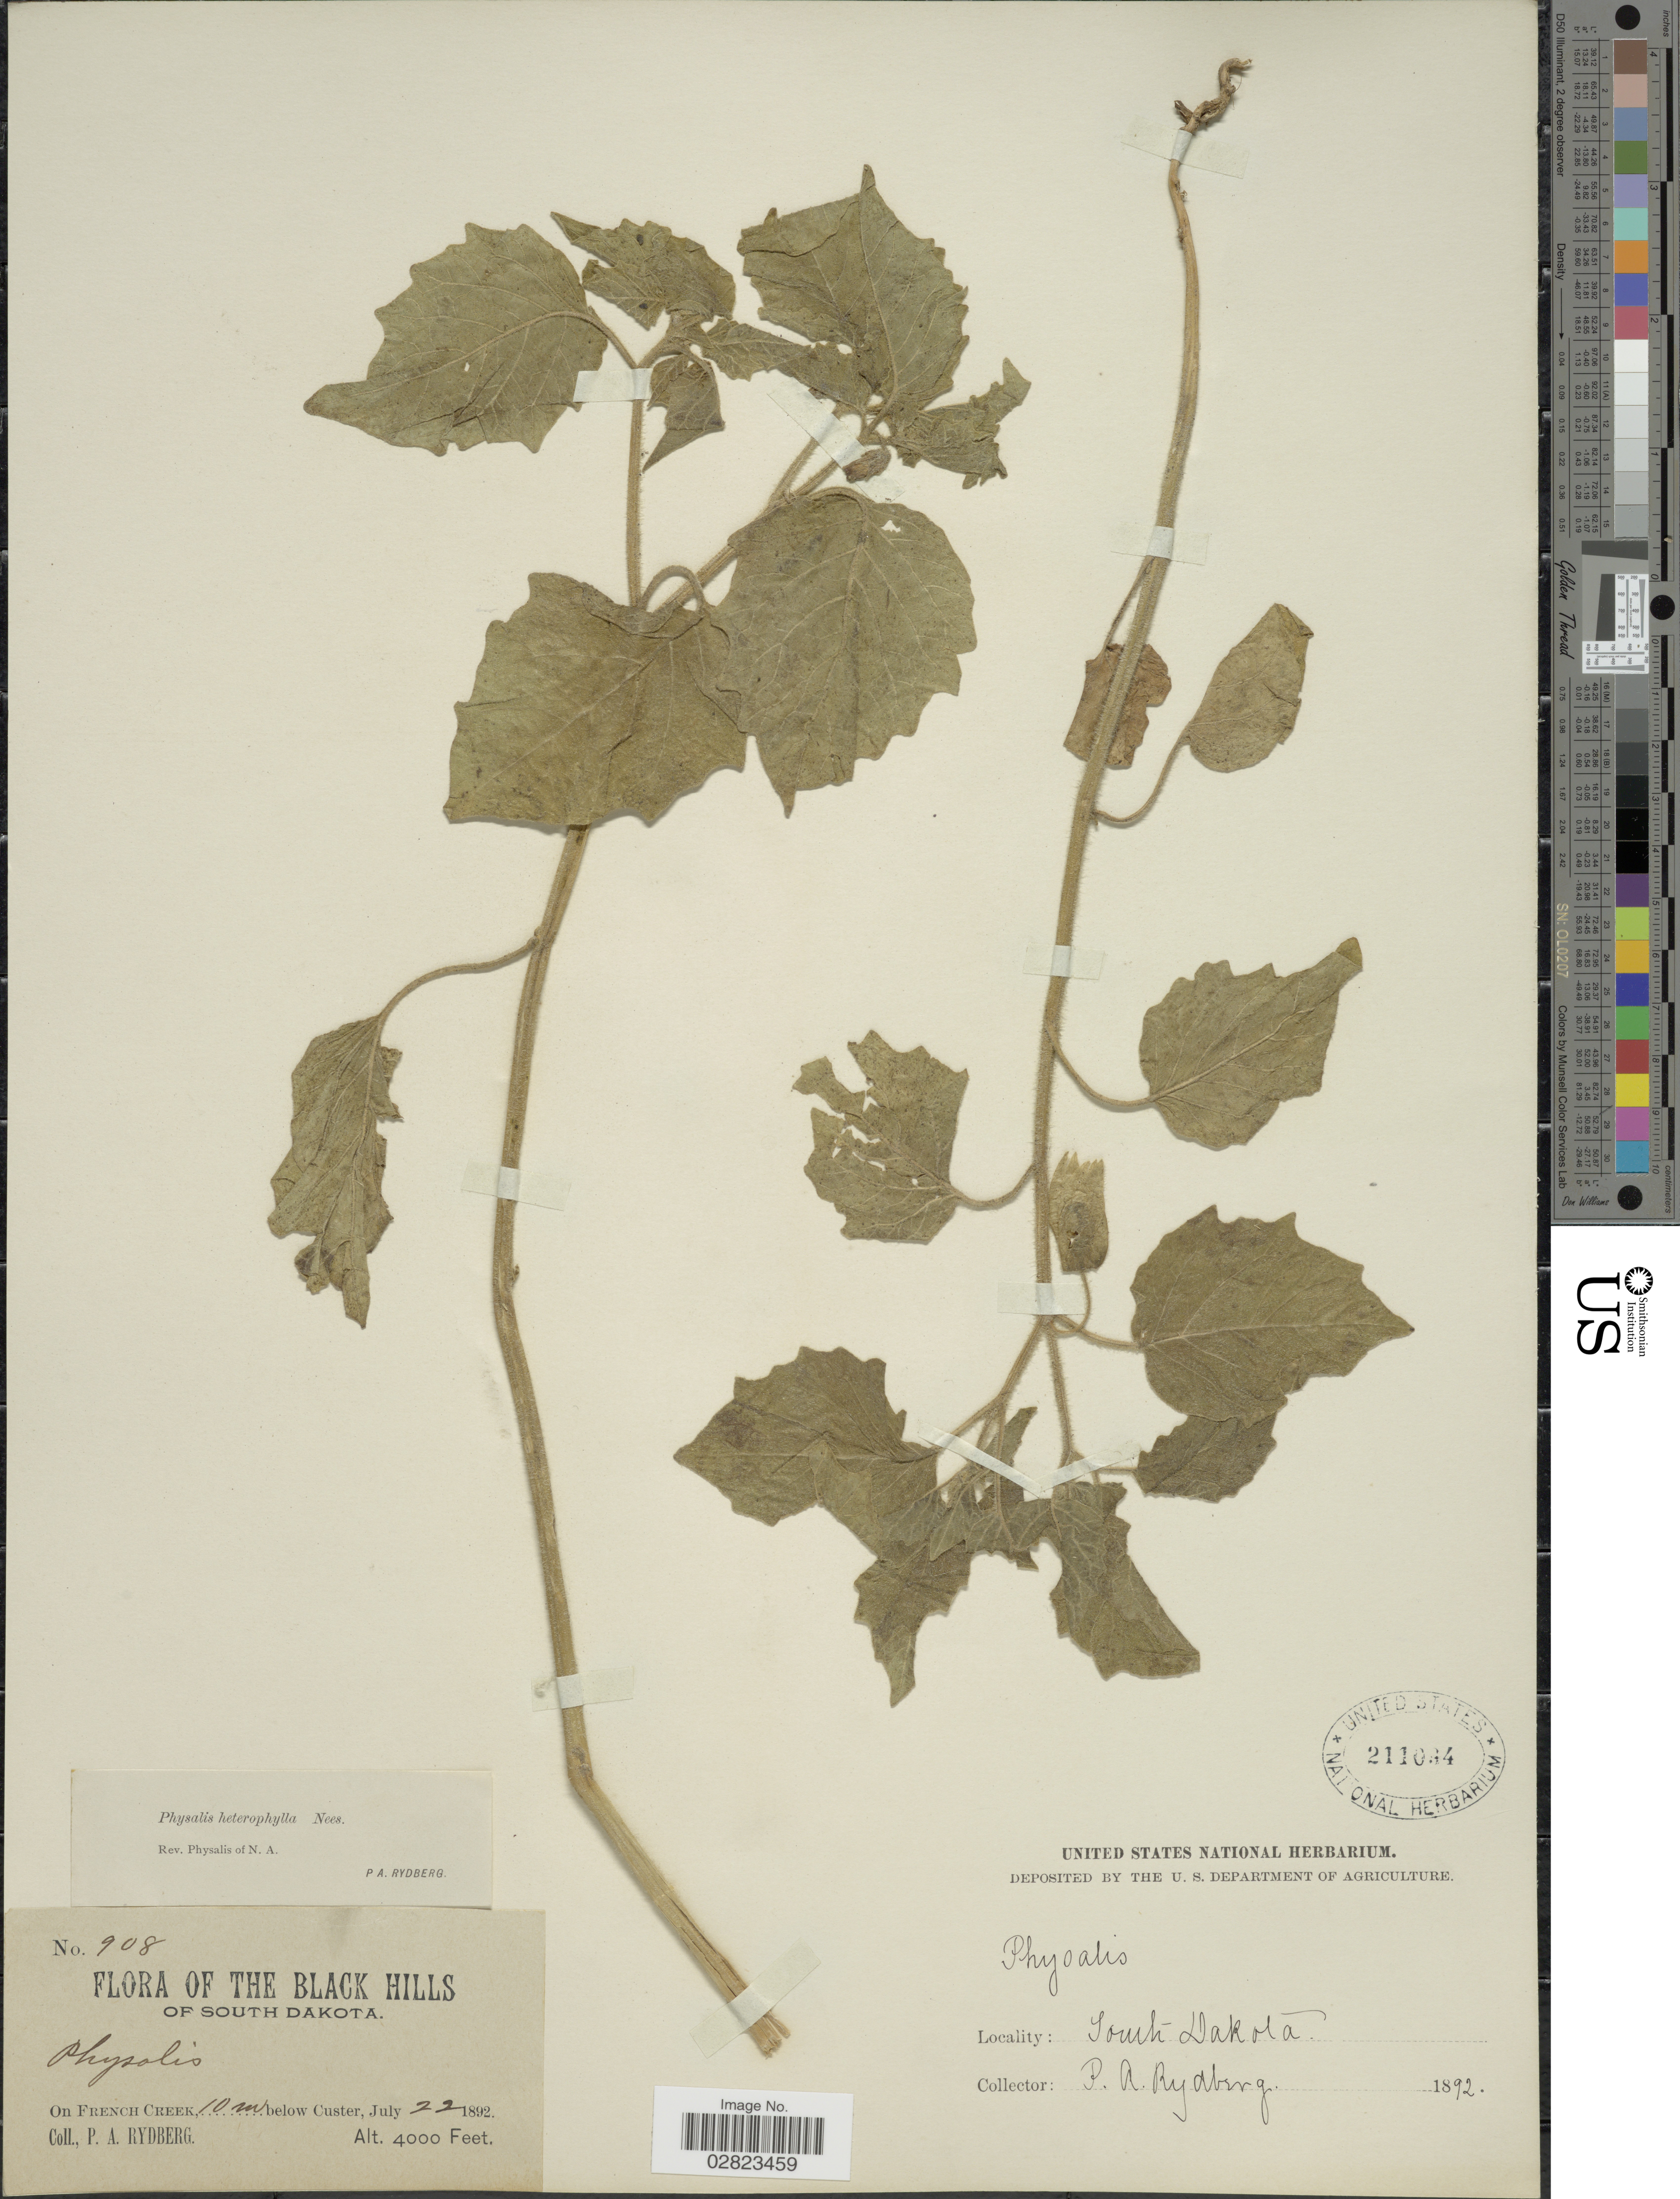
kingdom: Plantae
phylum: Tracheophyta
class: Magnoliopsida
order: Solanales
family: Solanaceae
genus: Physalis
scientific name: Physalis heterophylla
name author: Nees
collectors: P. A. Rydberg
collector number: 908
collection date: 1892-07-22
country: United States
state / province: South Dakota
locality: The Black Hills. On French Creek, 10 m below Custer.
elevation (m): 1219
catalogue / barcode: US 211094